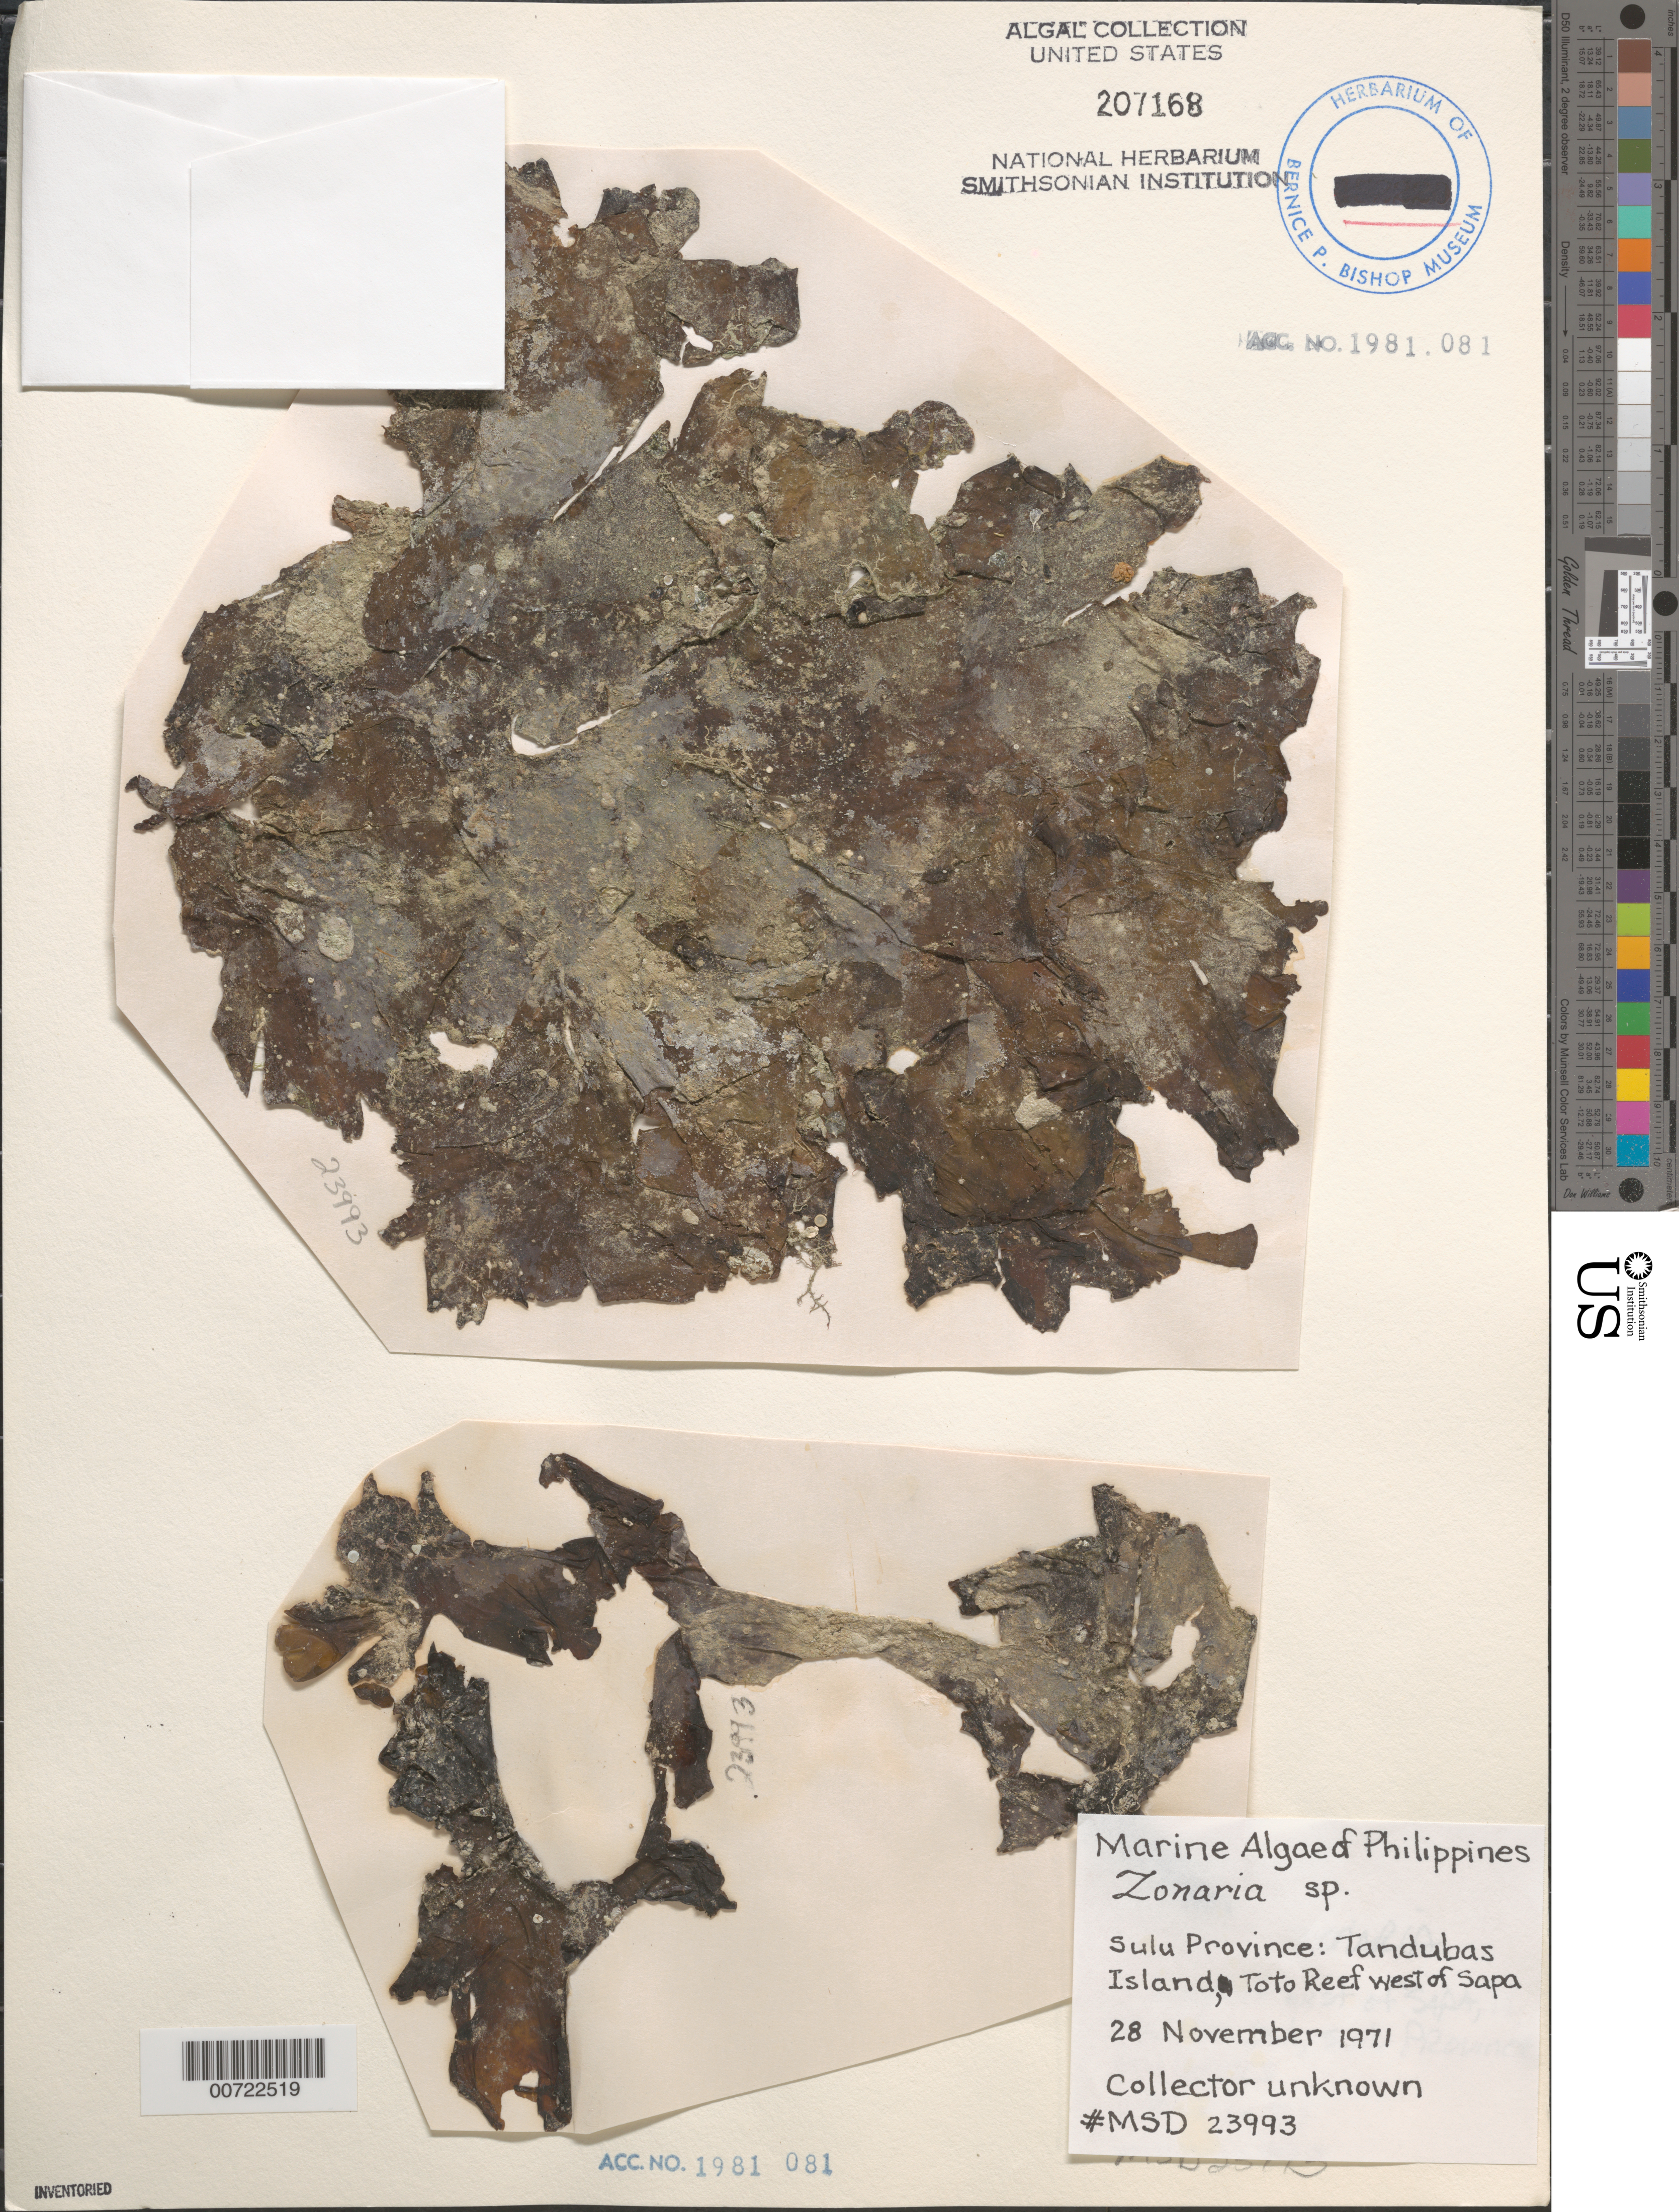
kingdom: Chromista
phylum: Ochrophyta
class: Phaeophyceae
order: Dictyotales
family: Dictyotaceae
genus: Zonaria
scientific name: Zonaria sp.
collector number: MSD 23993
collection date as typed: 28 Nov 1971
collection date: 1971-11-28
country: Philippines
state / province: Muslim Mindanao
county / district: Tawi Tawi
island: Tandubas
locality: Toto Reef west of Sapa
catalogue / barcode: US 207168